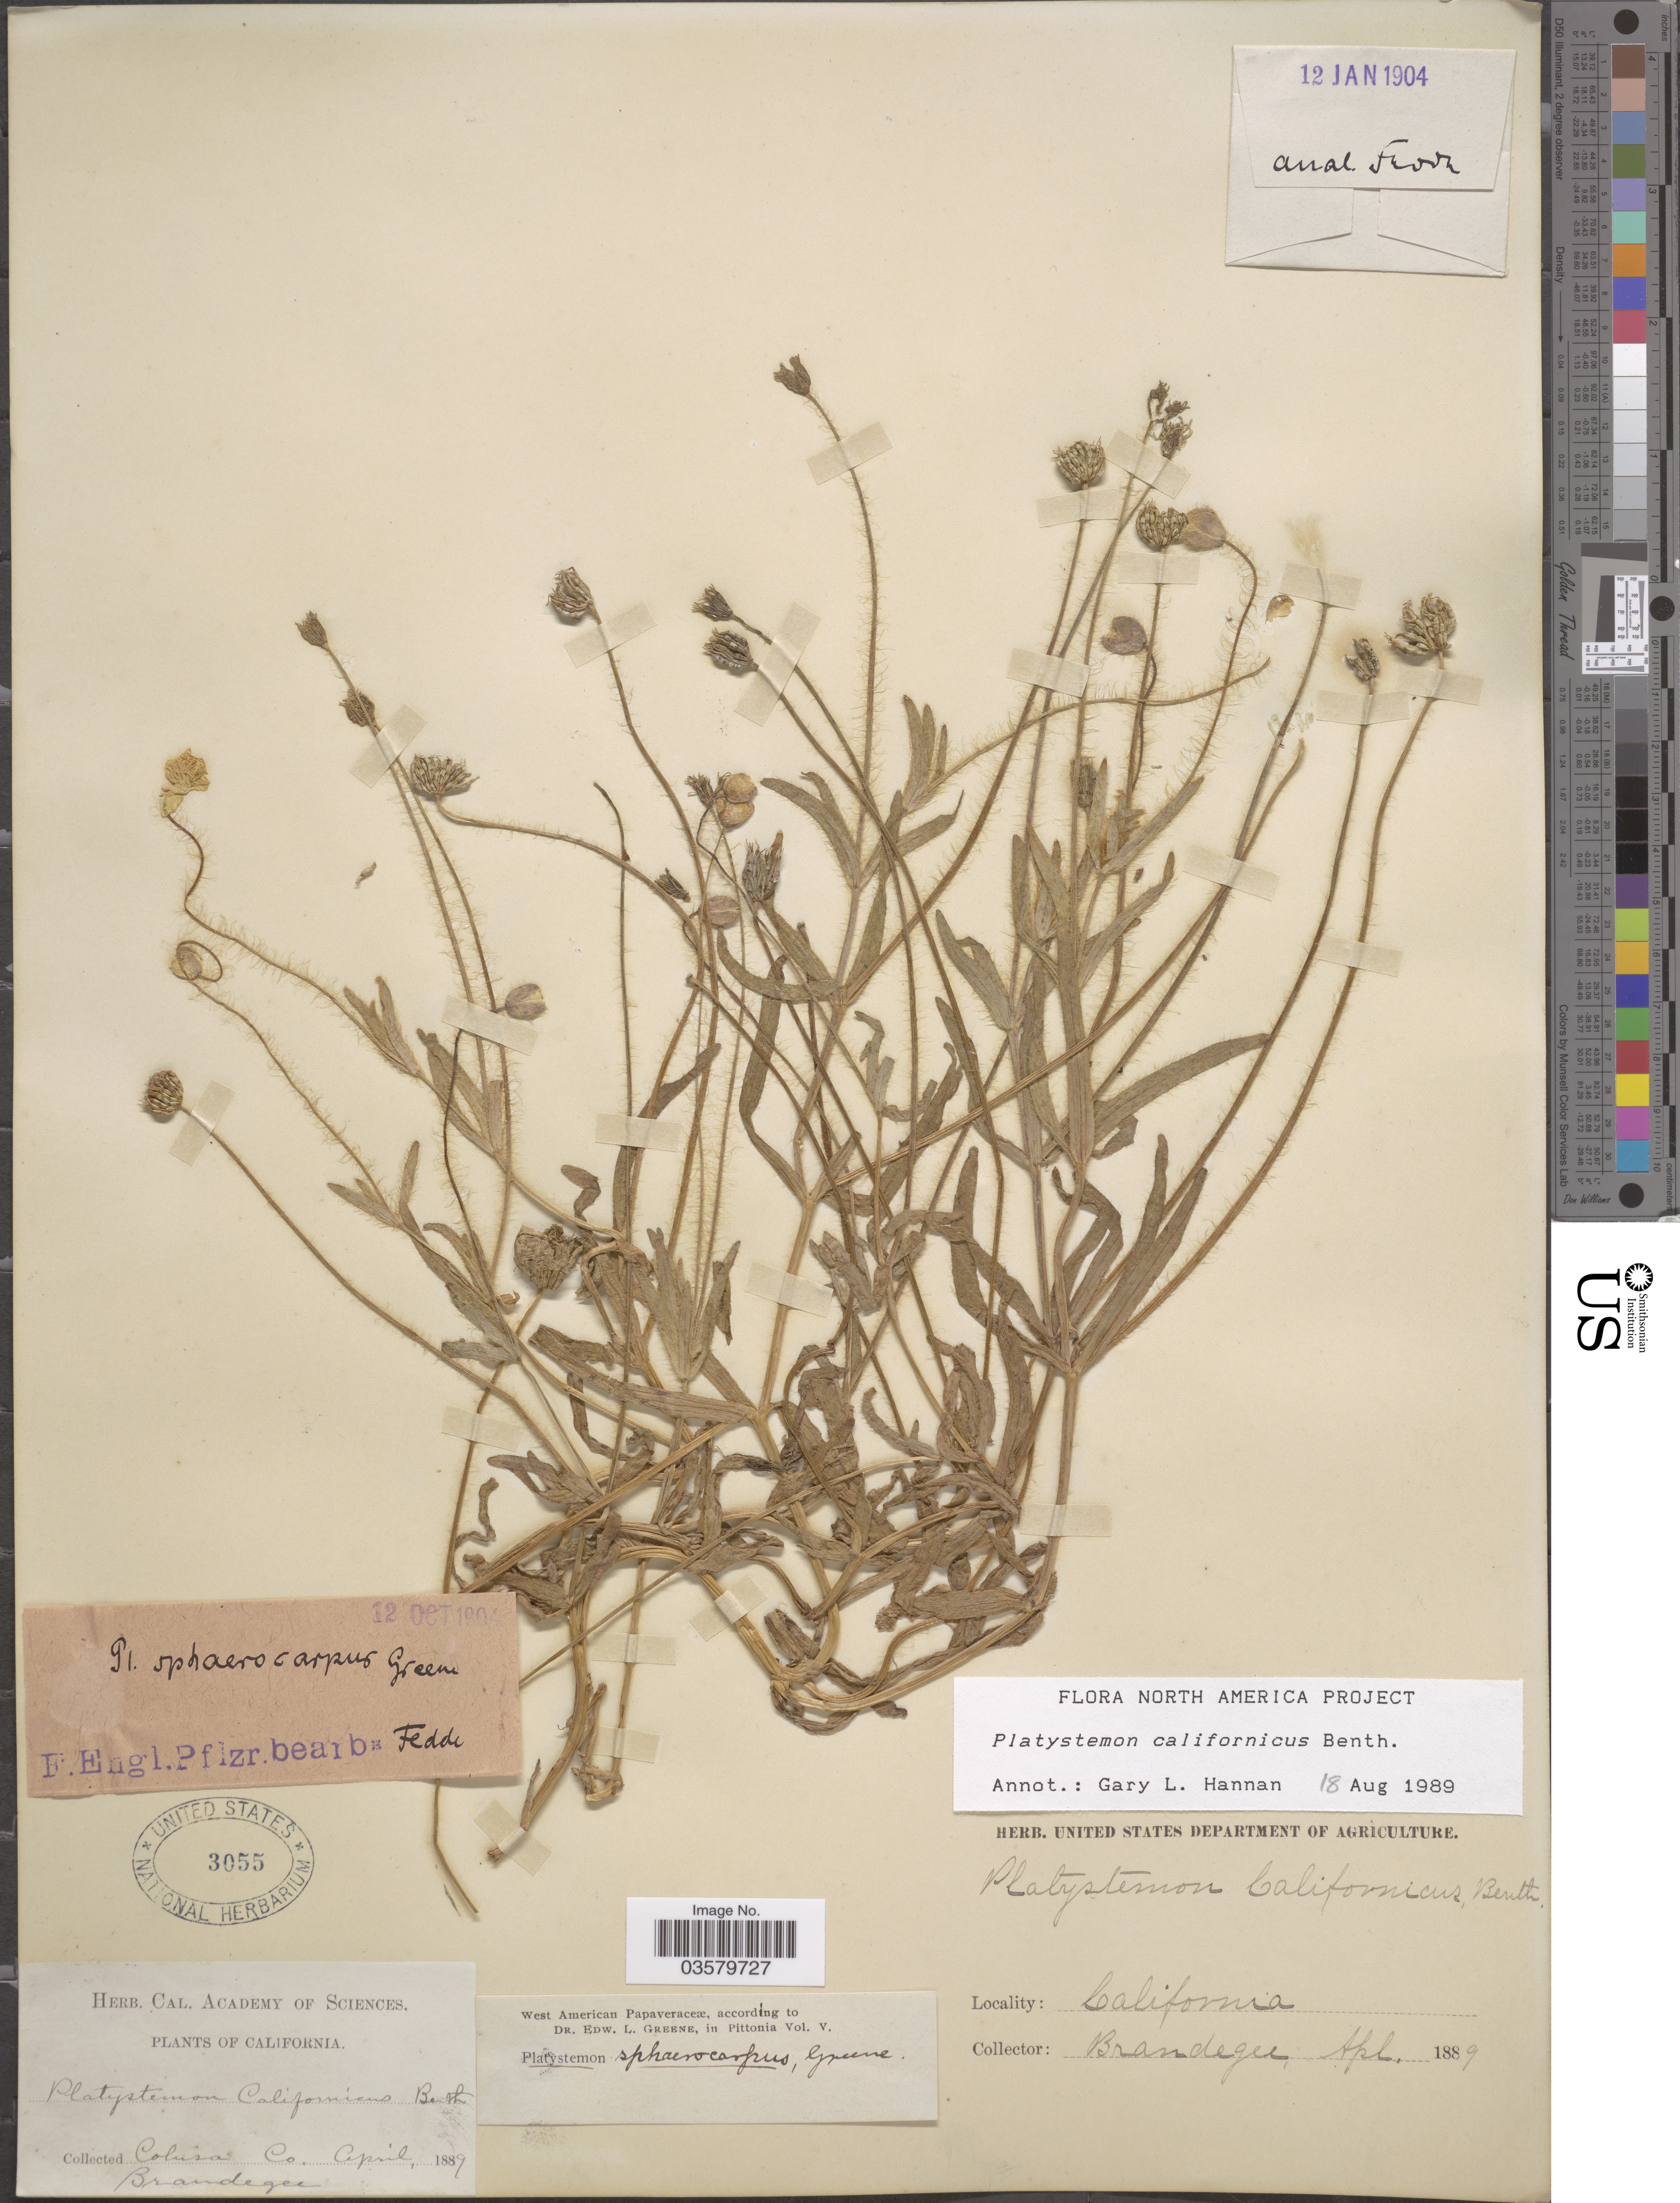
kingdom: Plantae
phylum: Tracheophyta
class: Magnoliopsida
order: Ranunculales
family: Papaveraceae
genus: Platystemon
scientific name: Platystemon californicus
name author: Benth.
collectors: -- Brandegee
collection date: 1889-04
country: United States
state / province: California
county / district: Colusa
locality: Colusa Co.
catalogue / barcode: US 3055